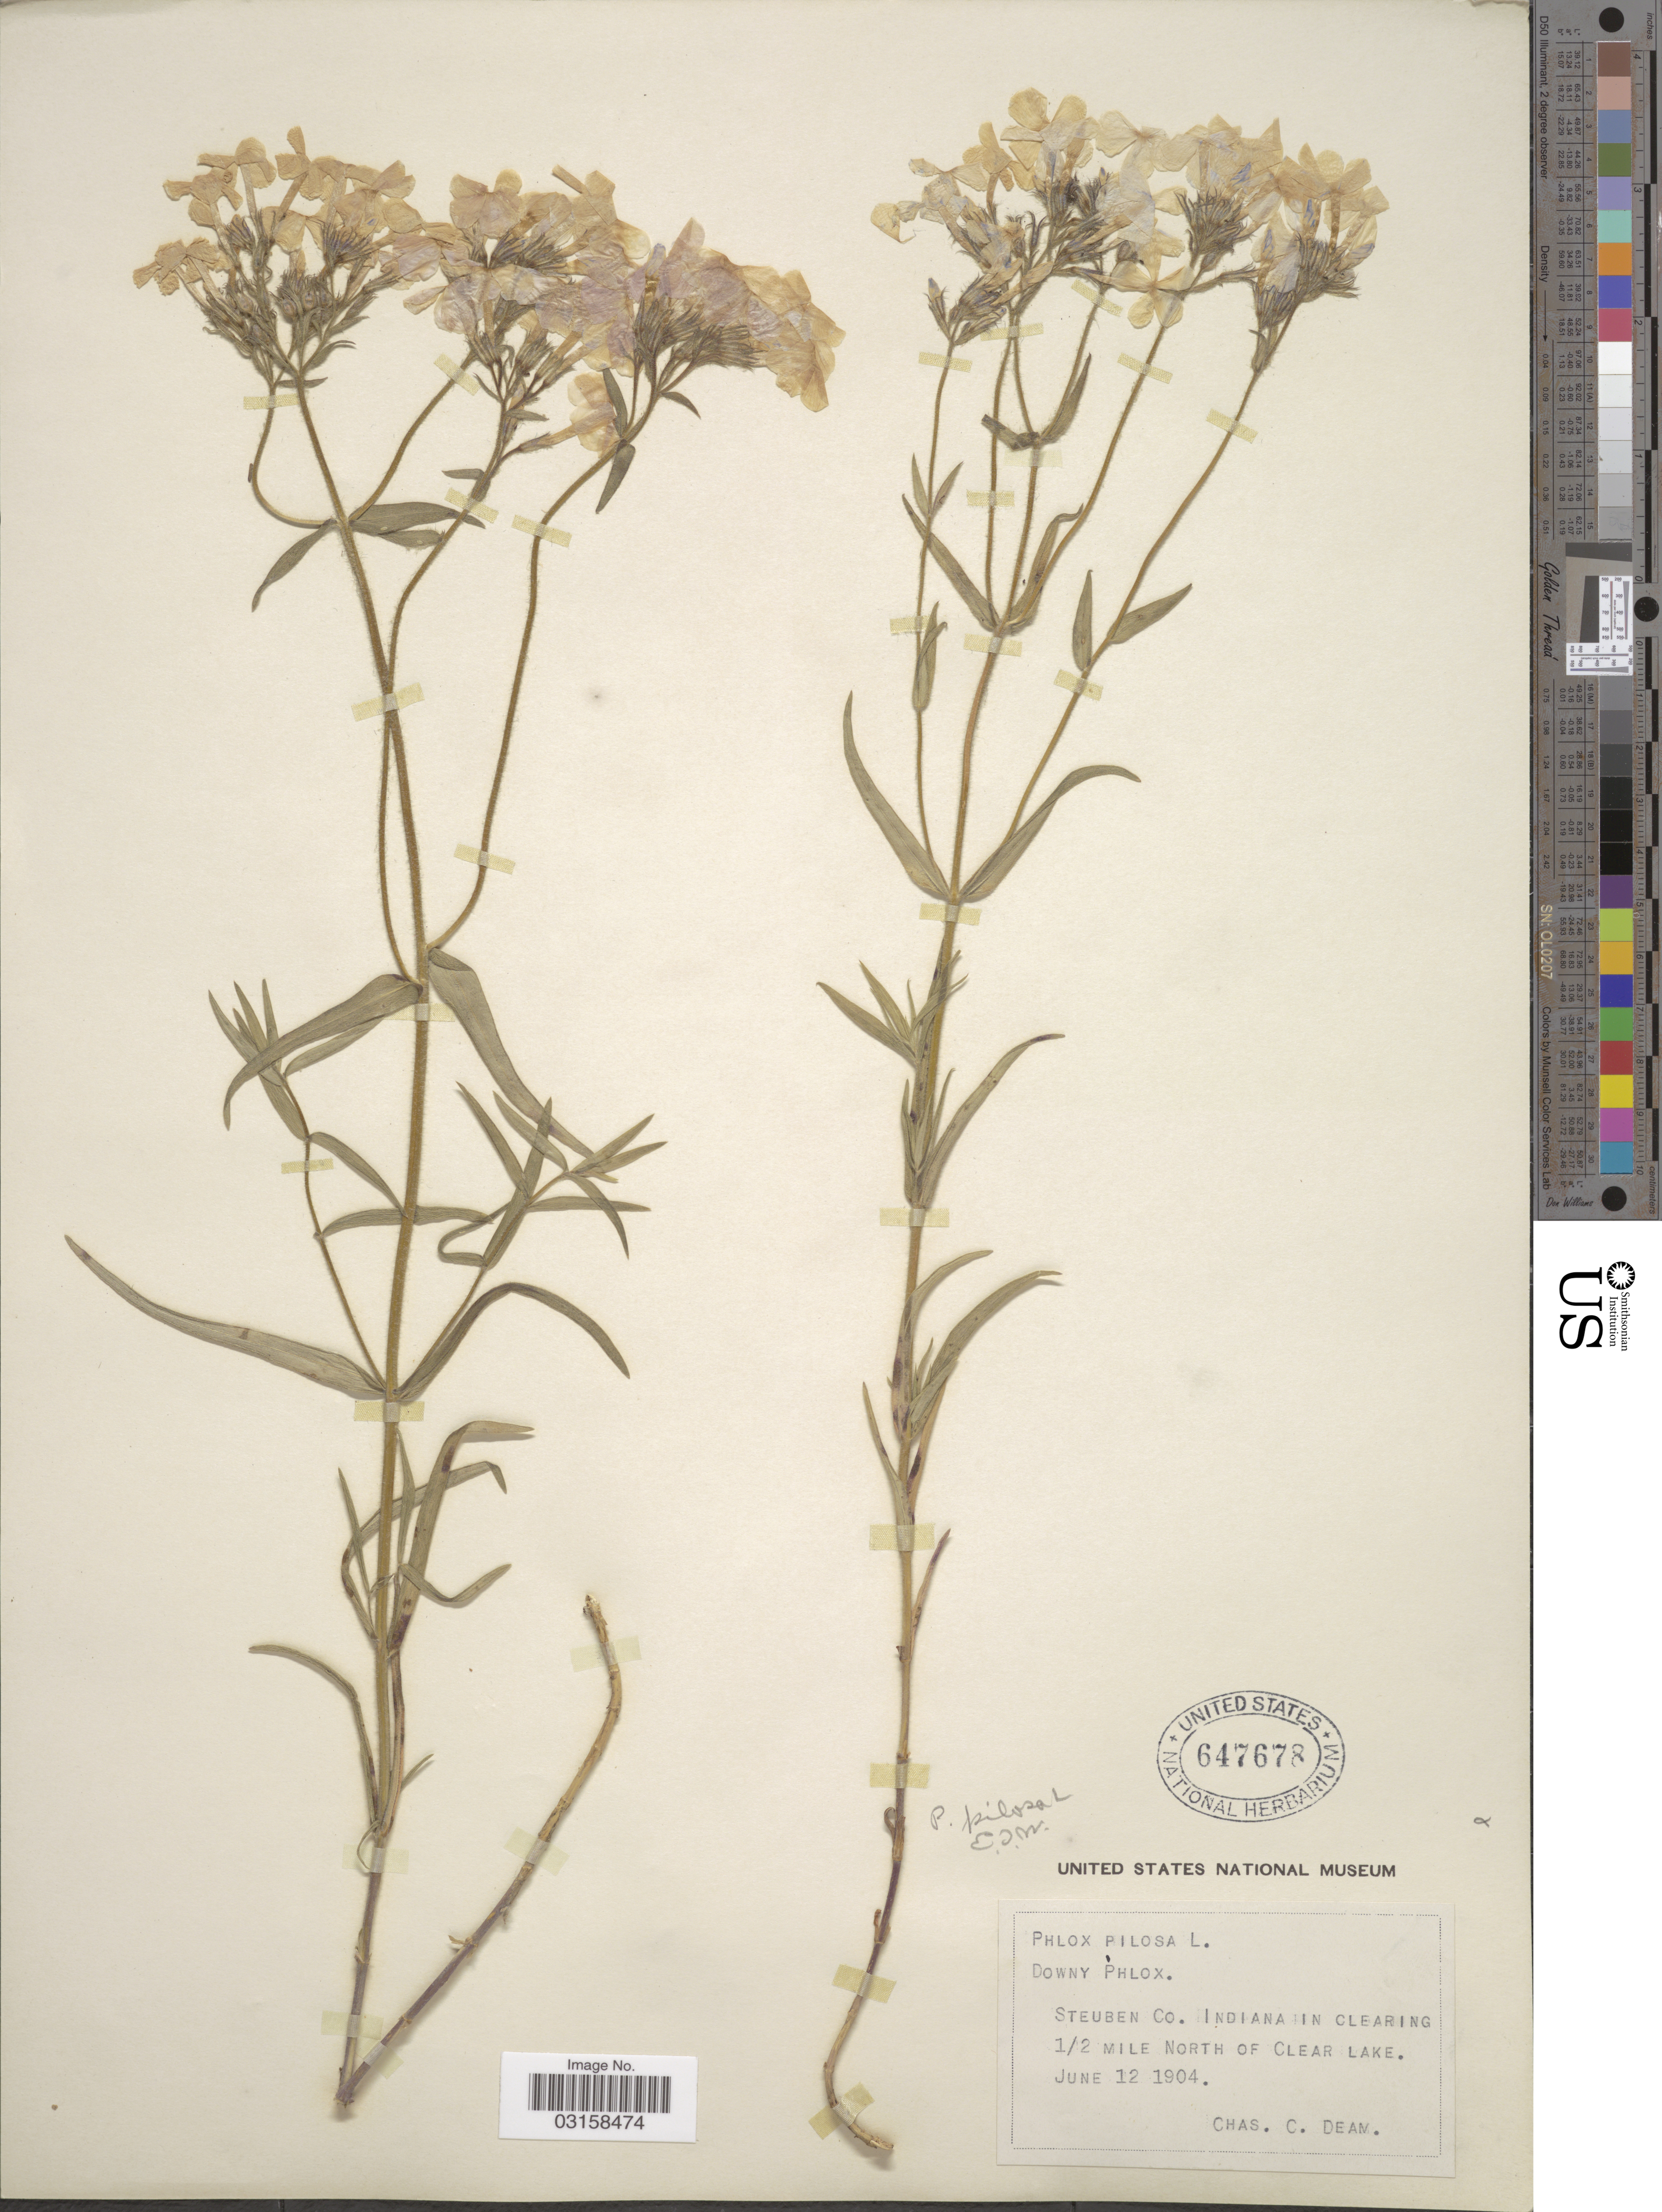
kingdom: Plantae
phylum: Tracheophyta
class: Magnoliopsida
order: Ericales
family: Polemoniaceae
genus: Phlox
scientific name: Phlox pilosa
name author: L.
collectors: C. C. Deam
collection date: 1904-06-12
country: United States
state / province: Indiana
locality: Steuben Co. 1/2 mile North of Clear Lake.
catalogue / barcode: US 647678